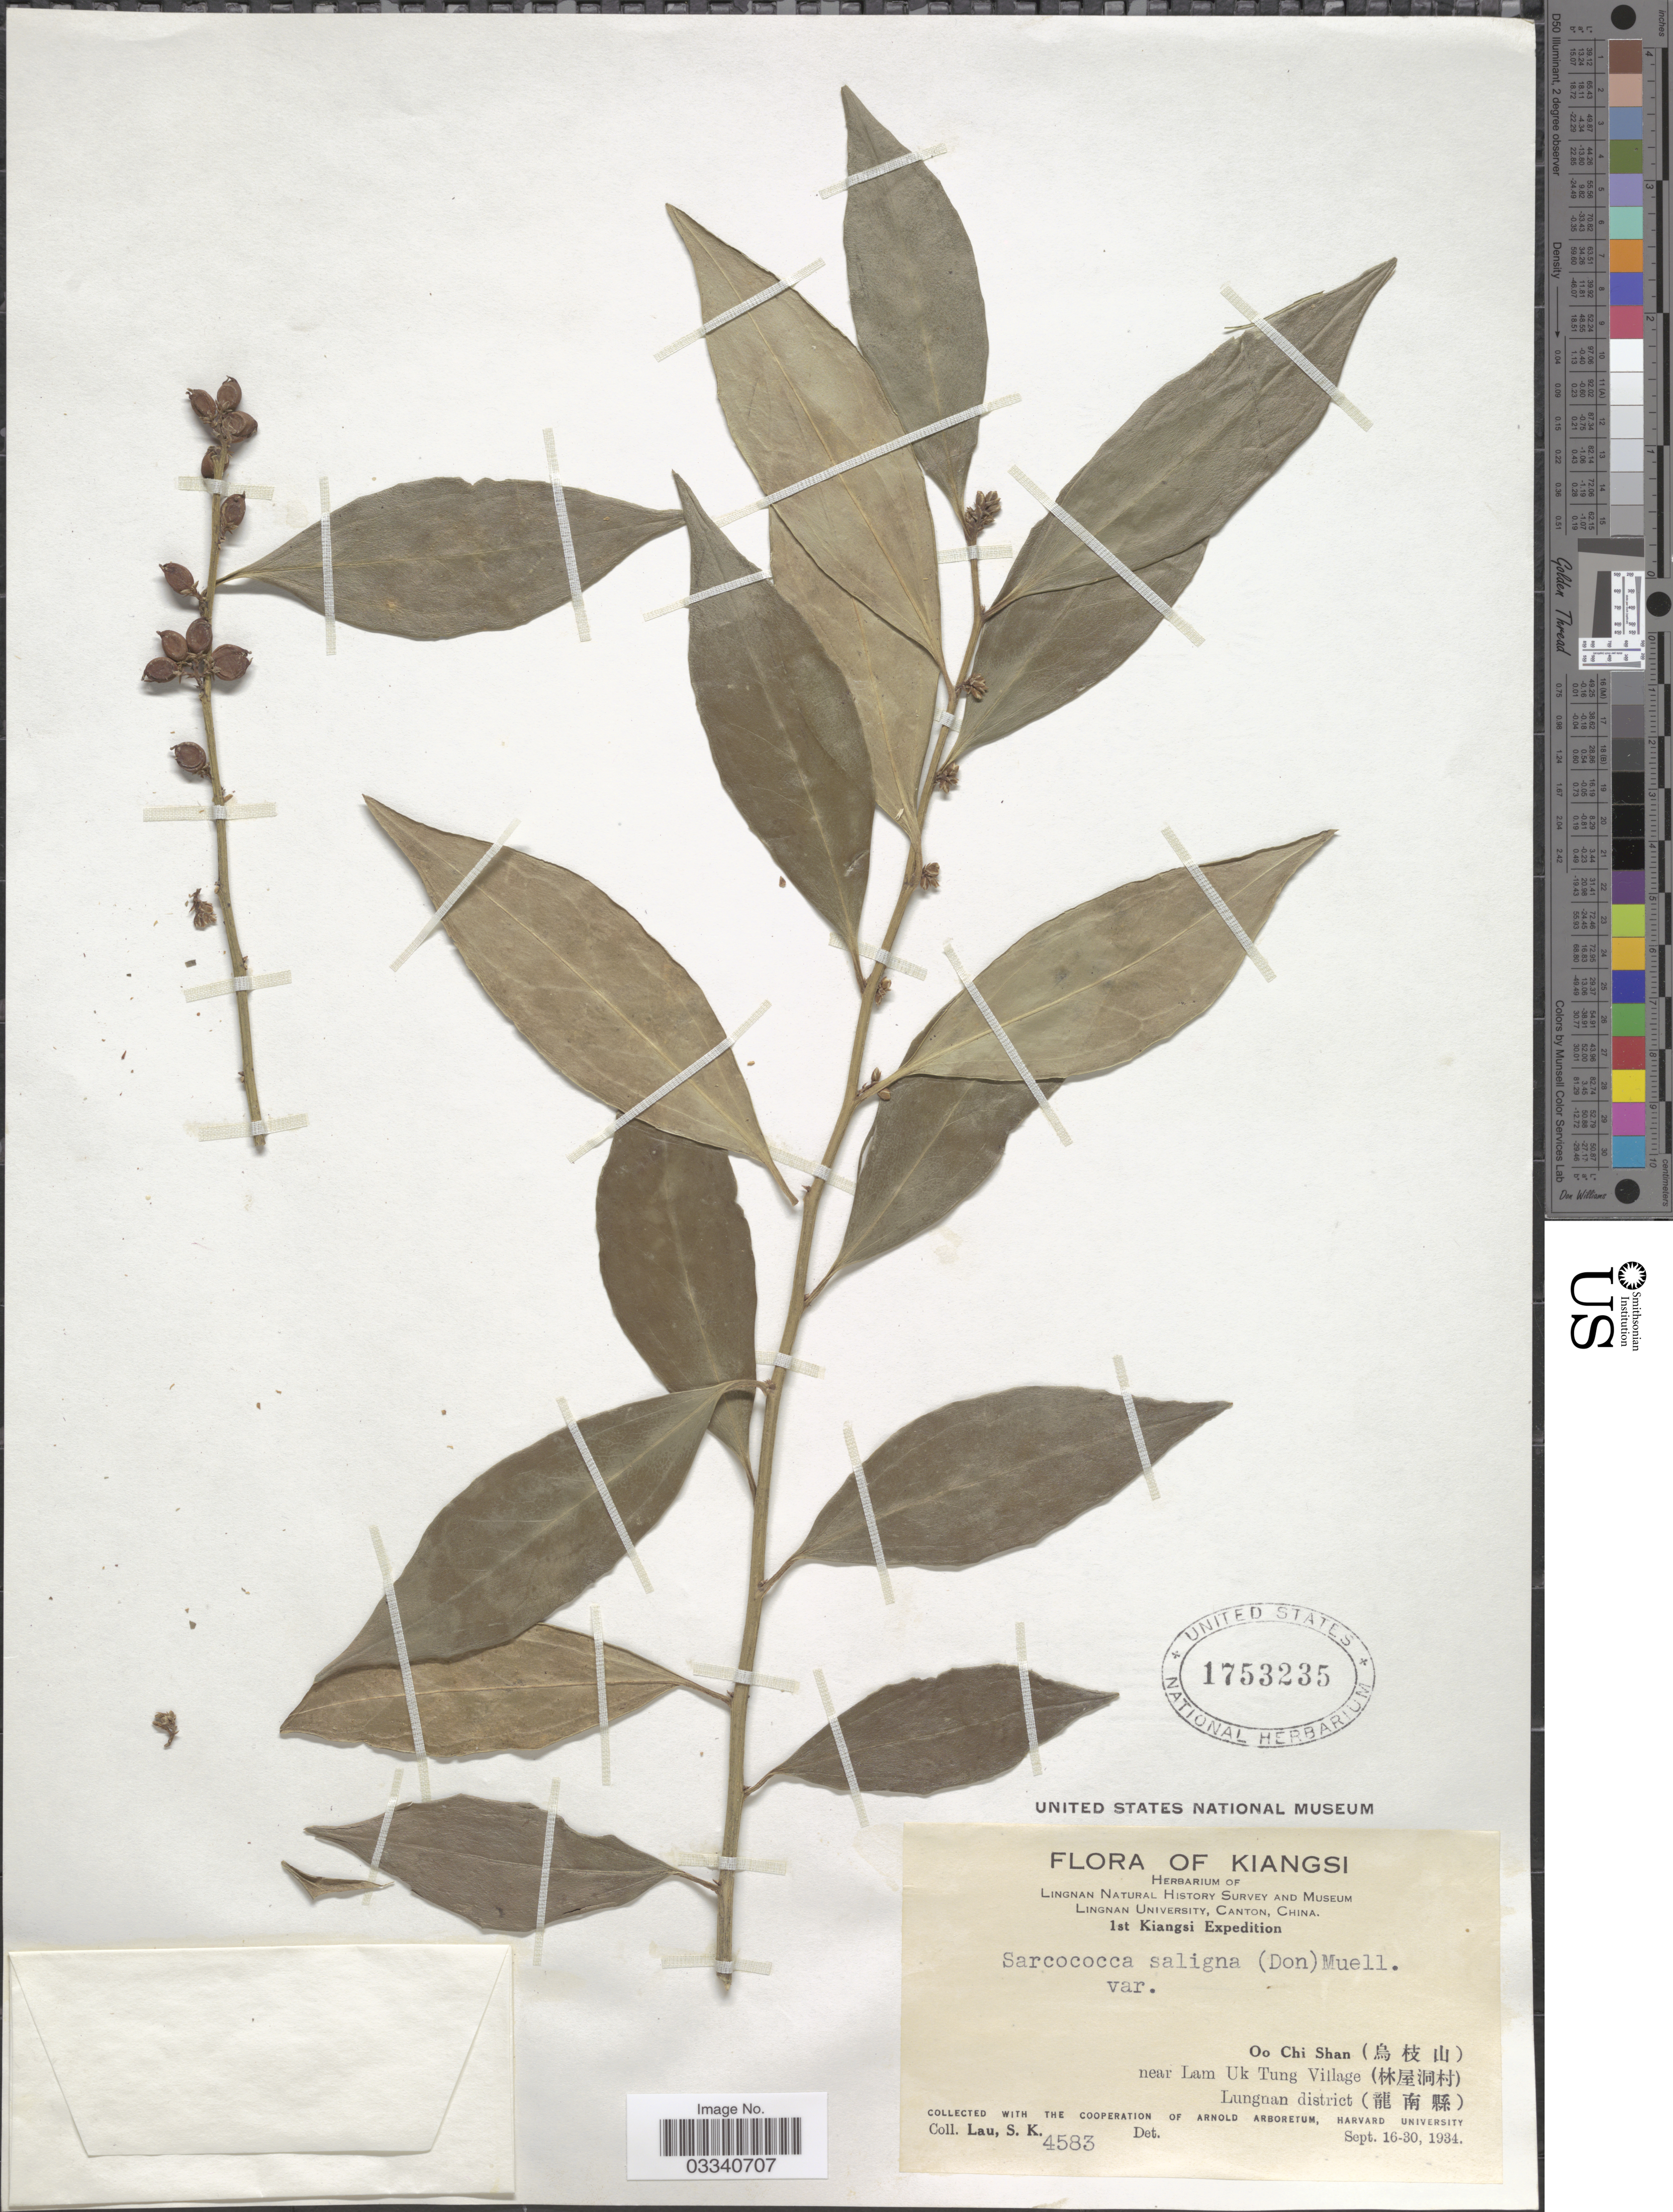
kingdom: Plantae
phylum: Tracheophyta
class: Magnoliopsida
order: Buxales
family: Buxaceae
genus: Sarcococca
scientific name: Sarcococca sp.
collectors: S. K. Lau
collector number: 4583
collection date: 1934-09-16/1934-09-30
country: China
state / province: Jiangxi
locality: Kiangsi. Oo Chi Shan (X) near Lam Uk Tung Village (X) Lungnan district (X).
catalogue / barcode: US 1753235